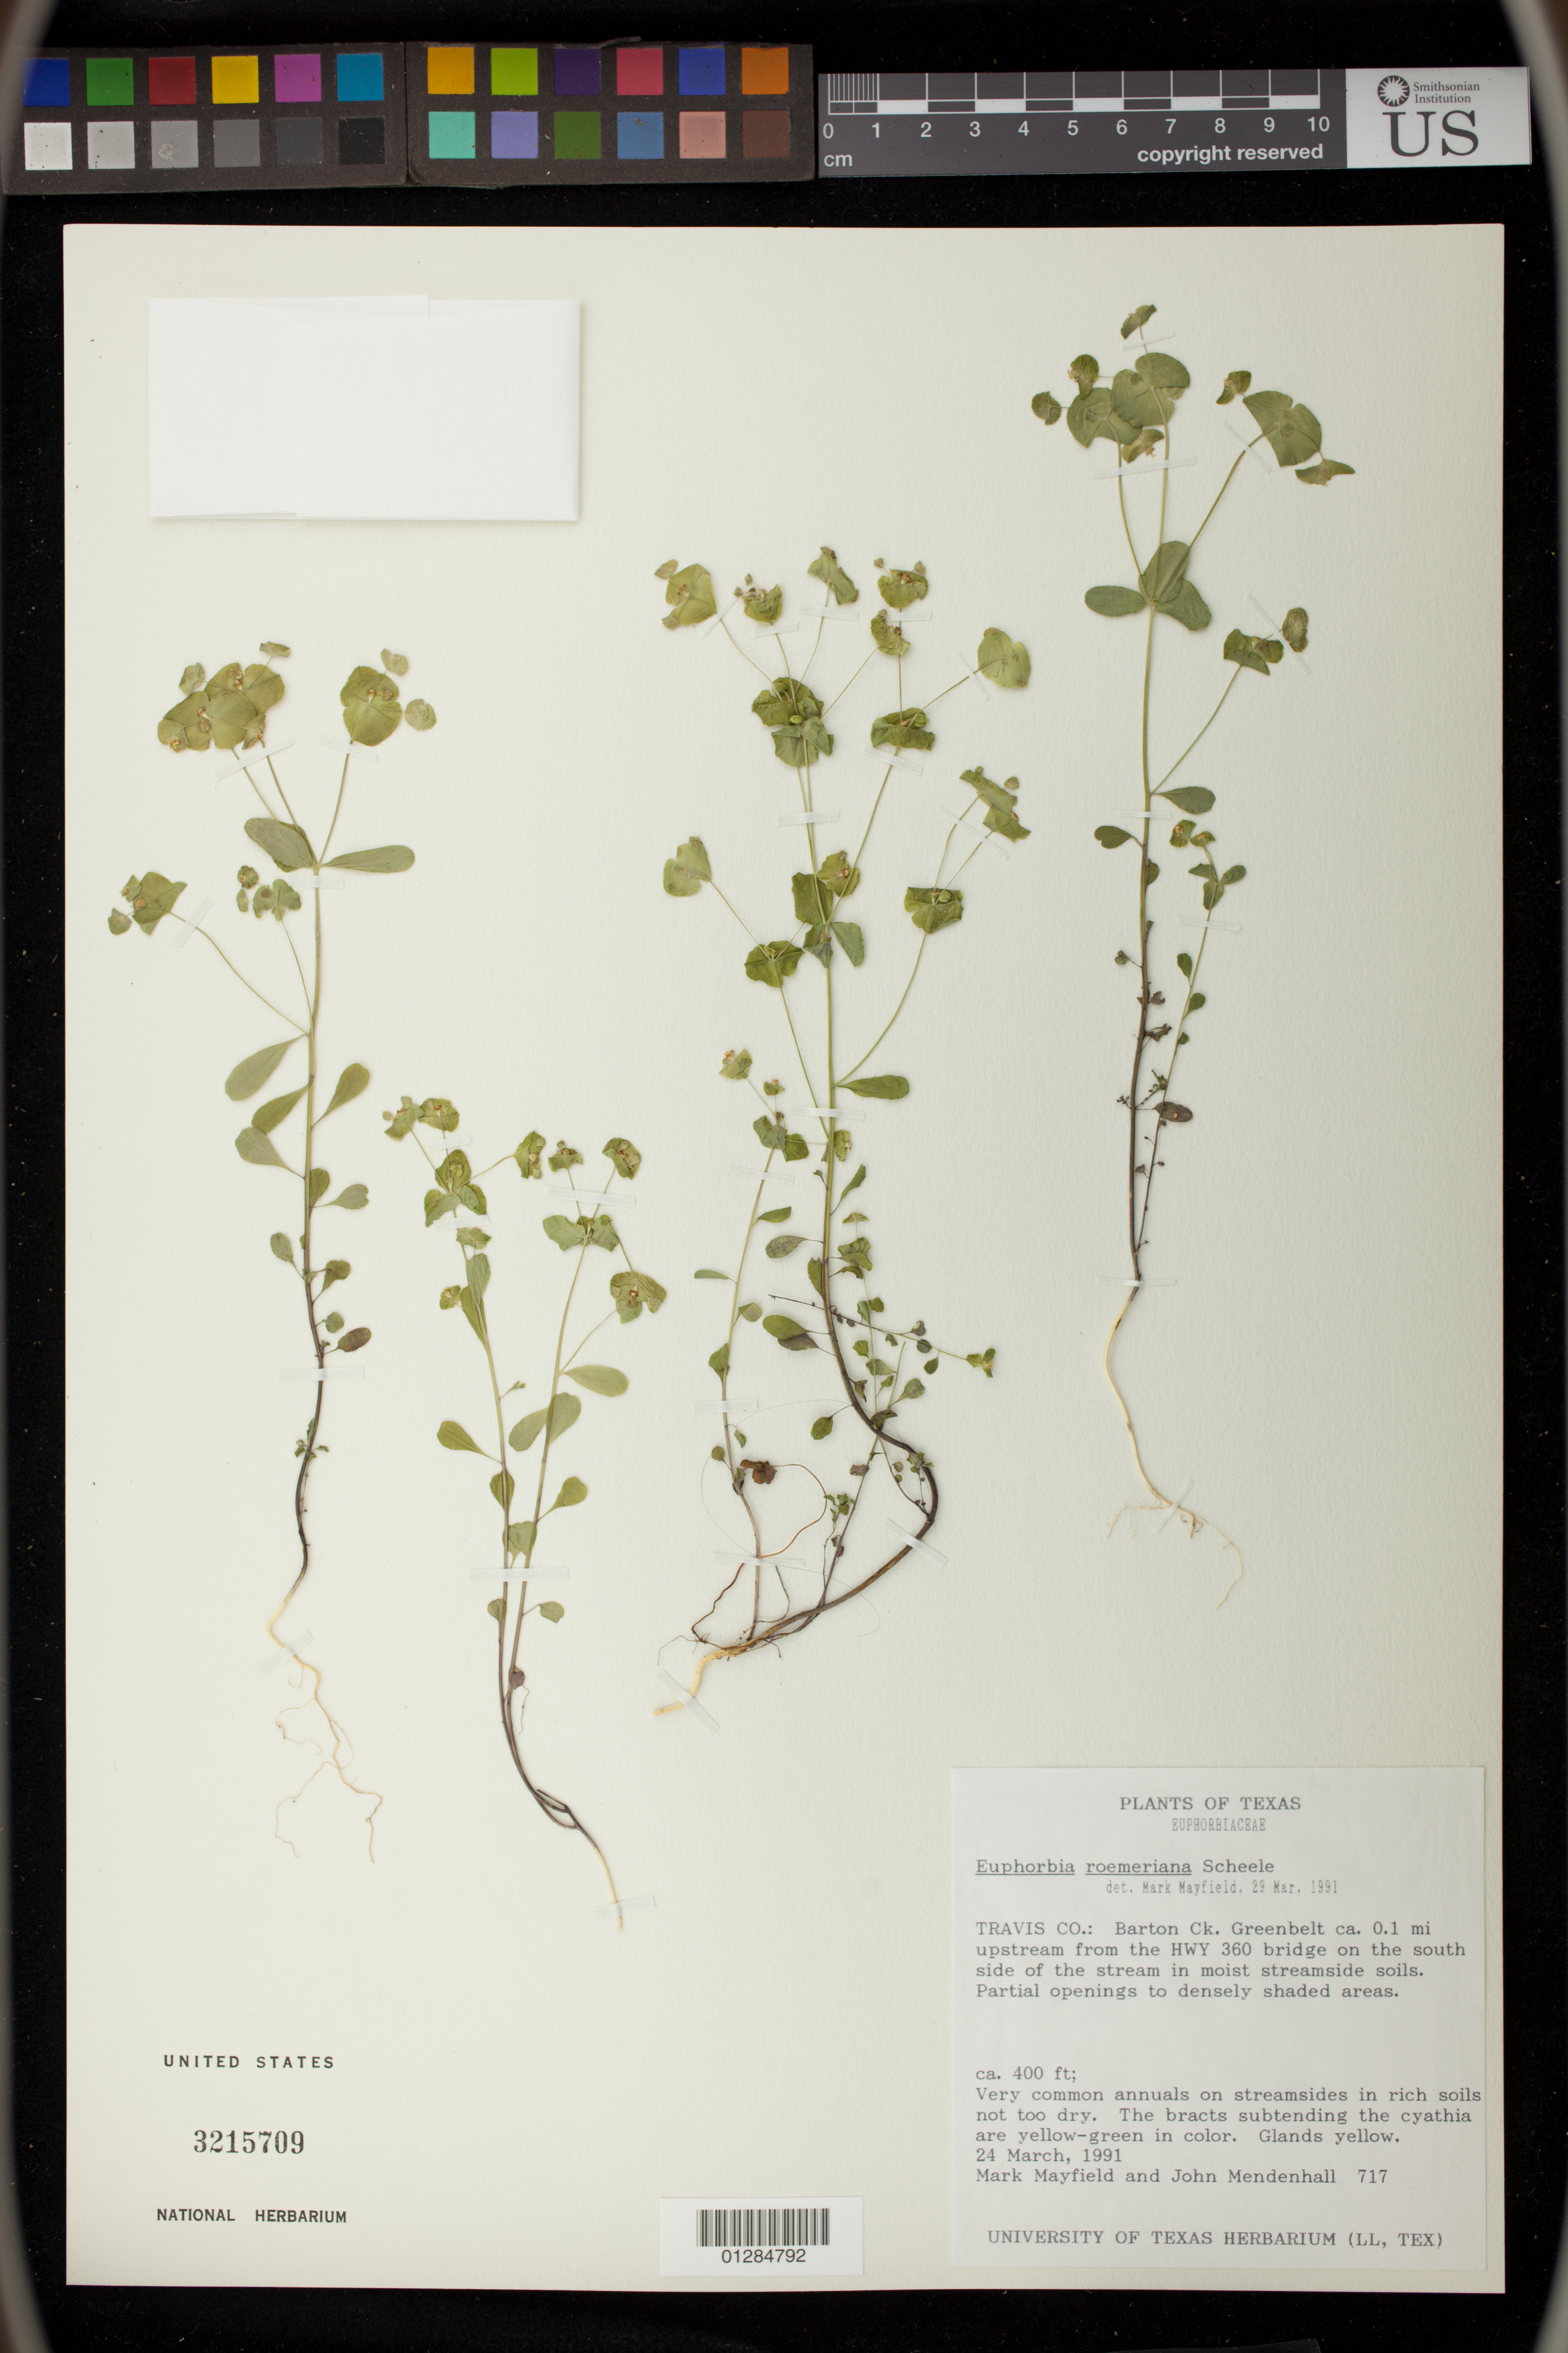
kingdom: Plantae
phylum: Tracheophyta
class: Magnoliopsida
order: Malpighiales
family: Euphorbiaceae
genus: Euphorbia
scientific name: Euphorbia roemeriana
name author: Scheele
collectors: M. H. Mayfield & J. Mendenhall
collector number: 717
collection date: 1991-03-24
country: United States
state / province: Texas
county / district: Travis County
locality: Barton Creek Greenbelt ca. 0.1 mi upstream from the HWY 360 bridge on the south side of the stream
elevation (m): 122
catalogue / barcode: US 3215709